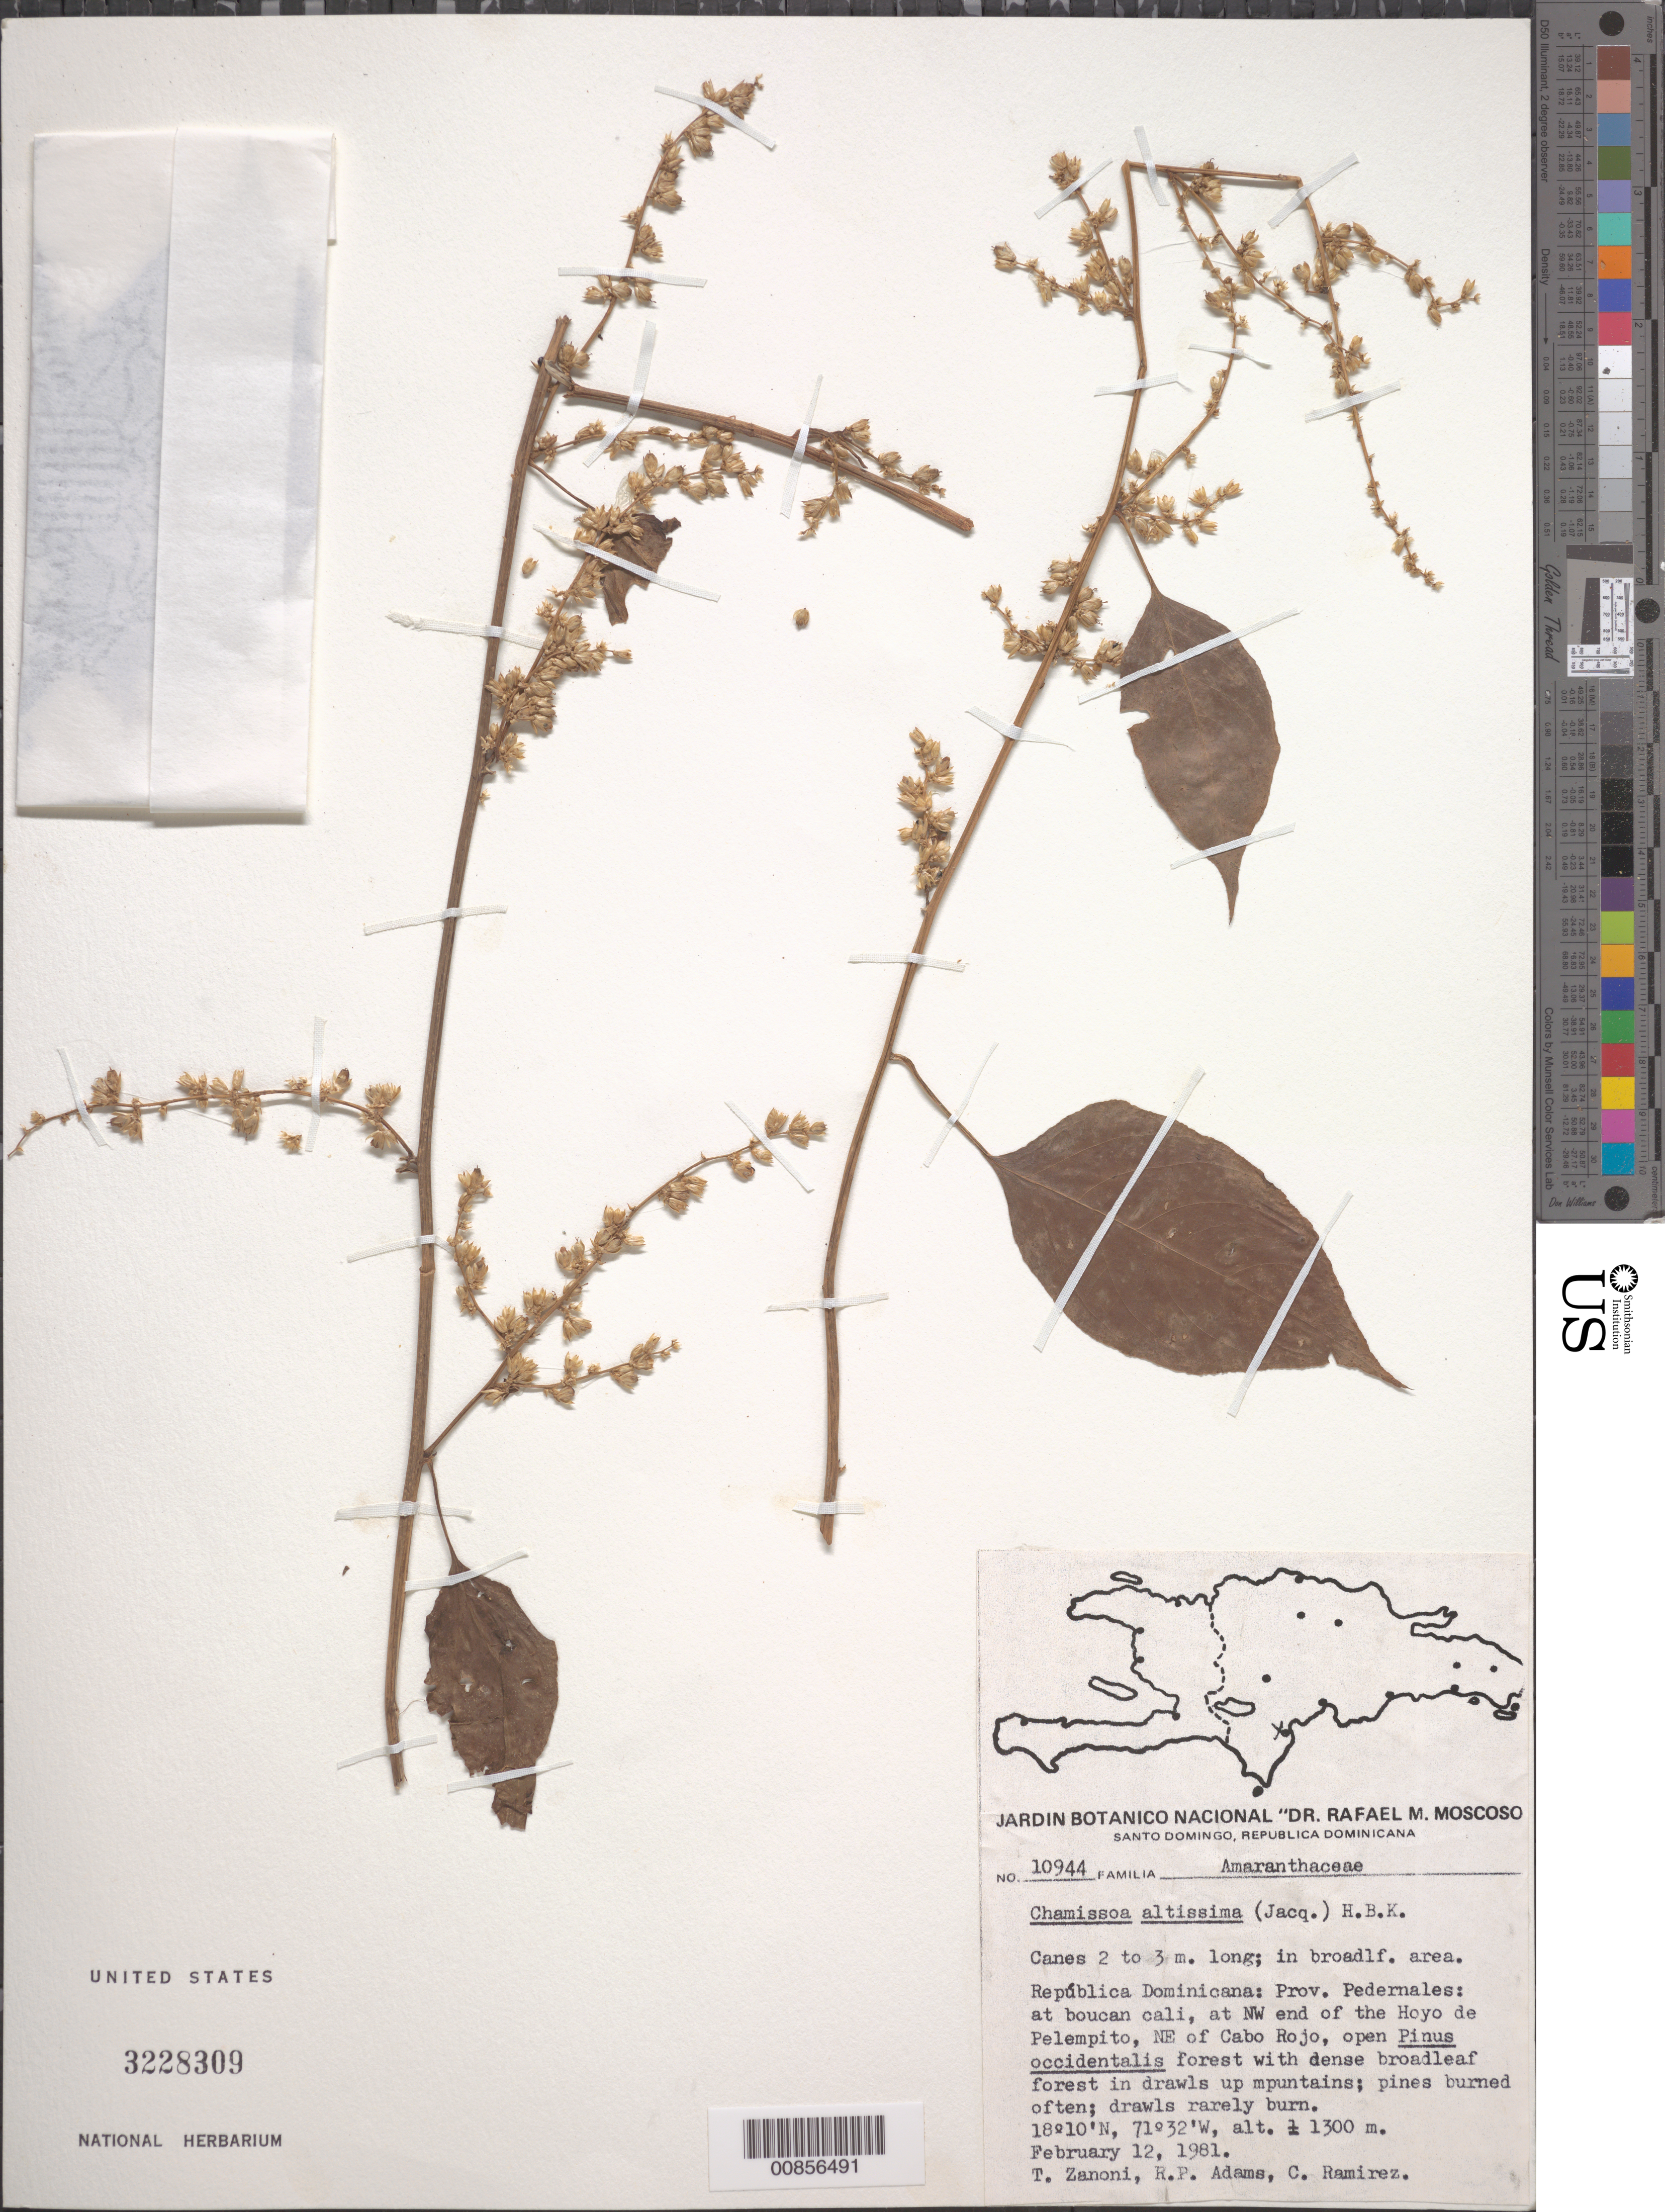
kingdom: Plantae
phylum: Tracheophyta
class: Magnoliopsida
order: Caryophyllales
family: Amaranthaceae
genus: Chamissoa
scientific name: Chamissoa altissima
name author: (Jacq.) Kunth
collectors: T. A. Zanoni, R. P. Adams & C. Ramirez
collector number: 10944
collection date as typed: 12 Feb 1981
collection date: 1981-02-12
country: Dominican Republic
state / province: Pedernales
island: Hispaniola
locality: At Boucan Cali, at NW end of the Hoyo de Pelempito, NE of Cabo Rojo.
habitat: Open Pinus occidentalis forest with dense broadleaf forest in drawls up mountains; pinus burned often; drawls rarely burn.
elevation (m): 1300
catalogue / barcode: US 3228309